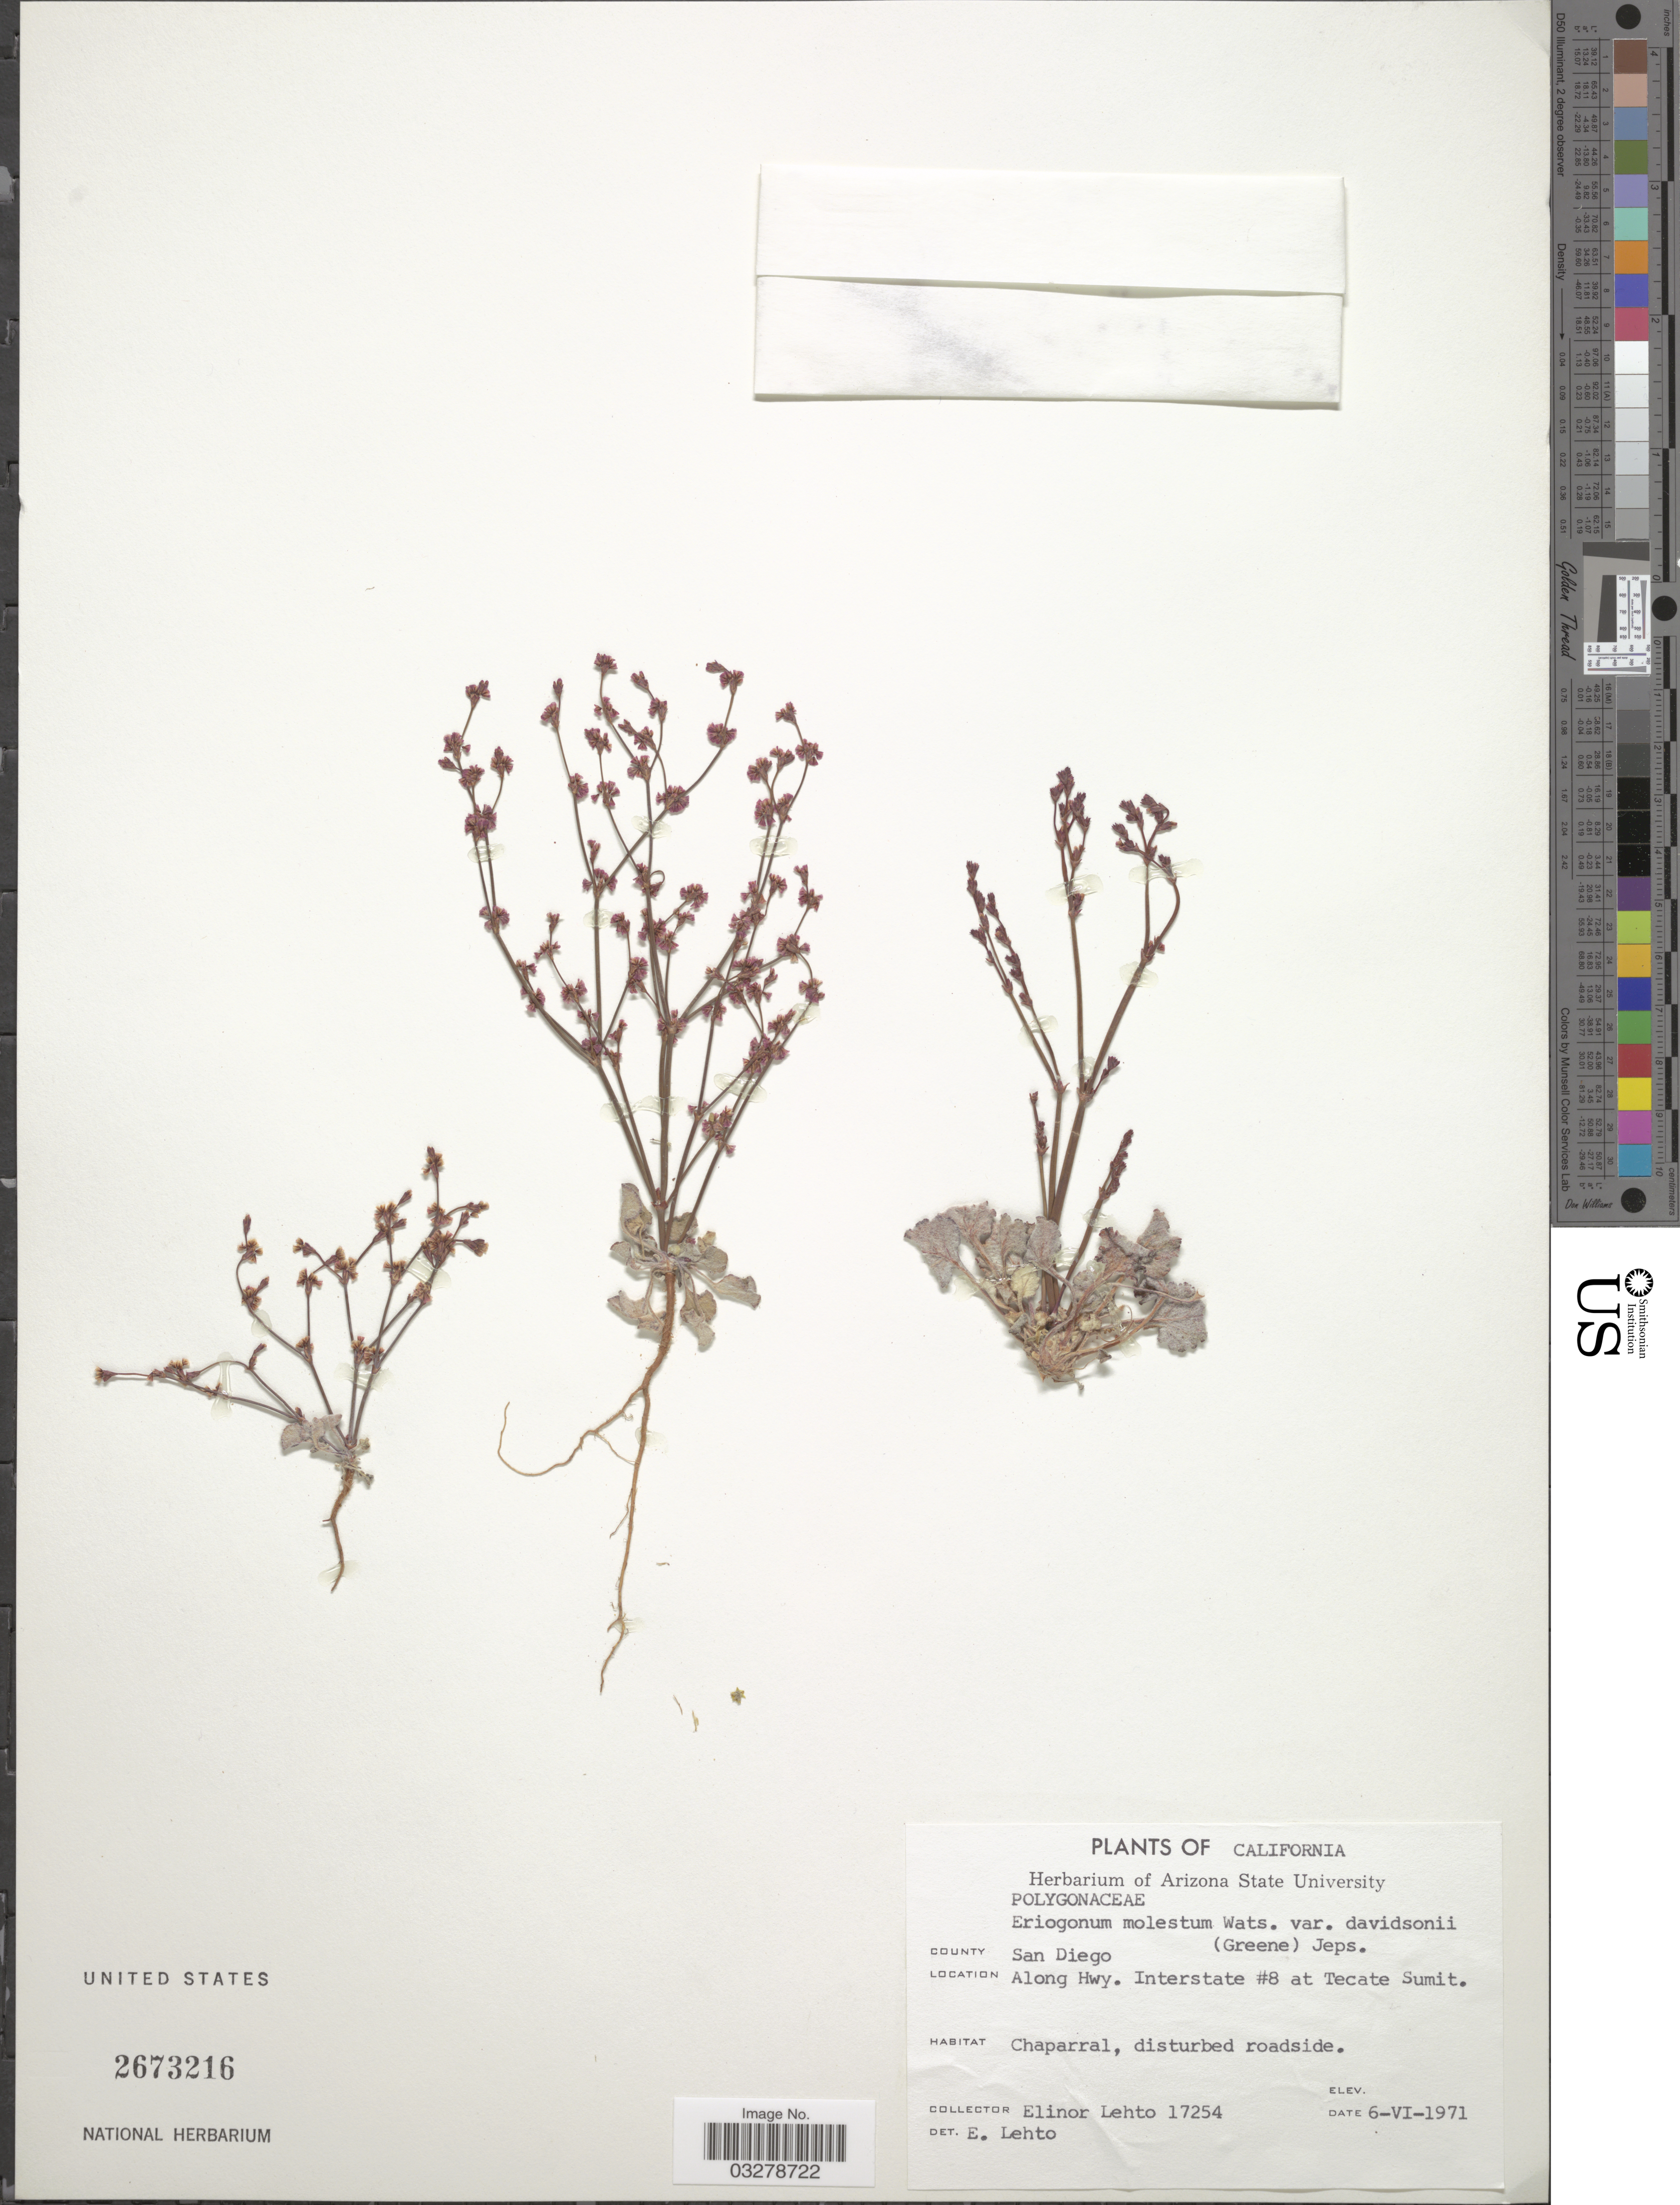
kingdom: Plantae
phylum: Tracheophyta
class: Magnoliopsida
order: Caryophyllales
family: Polygonaceae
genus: Eriogonum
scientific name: Eriogonum molestum var. molestum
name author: S. Watson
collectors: E. Lehto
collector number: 17254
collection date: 1971-06-06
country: United States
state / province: California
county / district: San Diego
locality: County San Diego. Along Hwy. Interstate # 8 at Tecate Summit. Chaparral.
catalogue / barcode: US 2673216